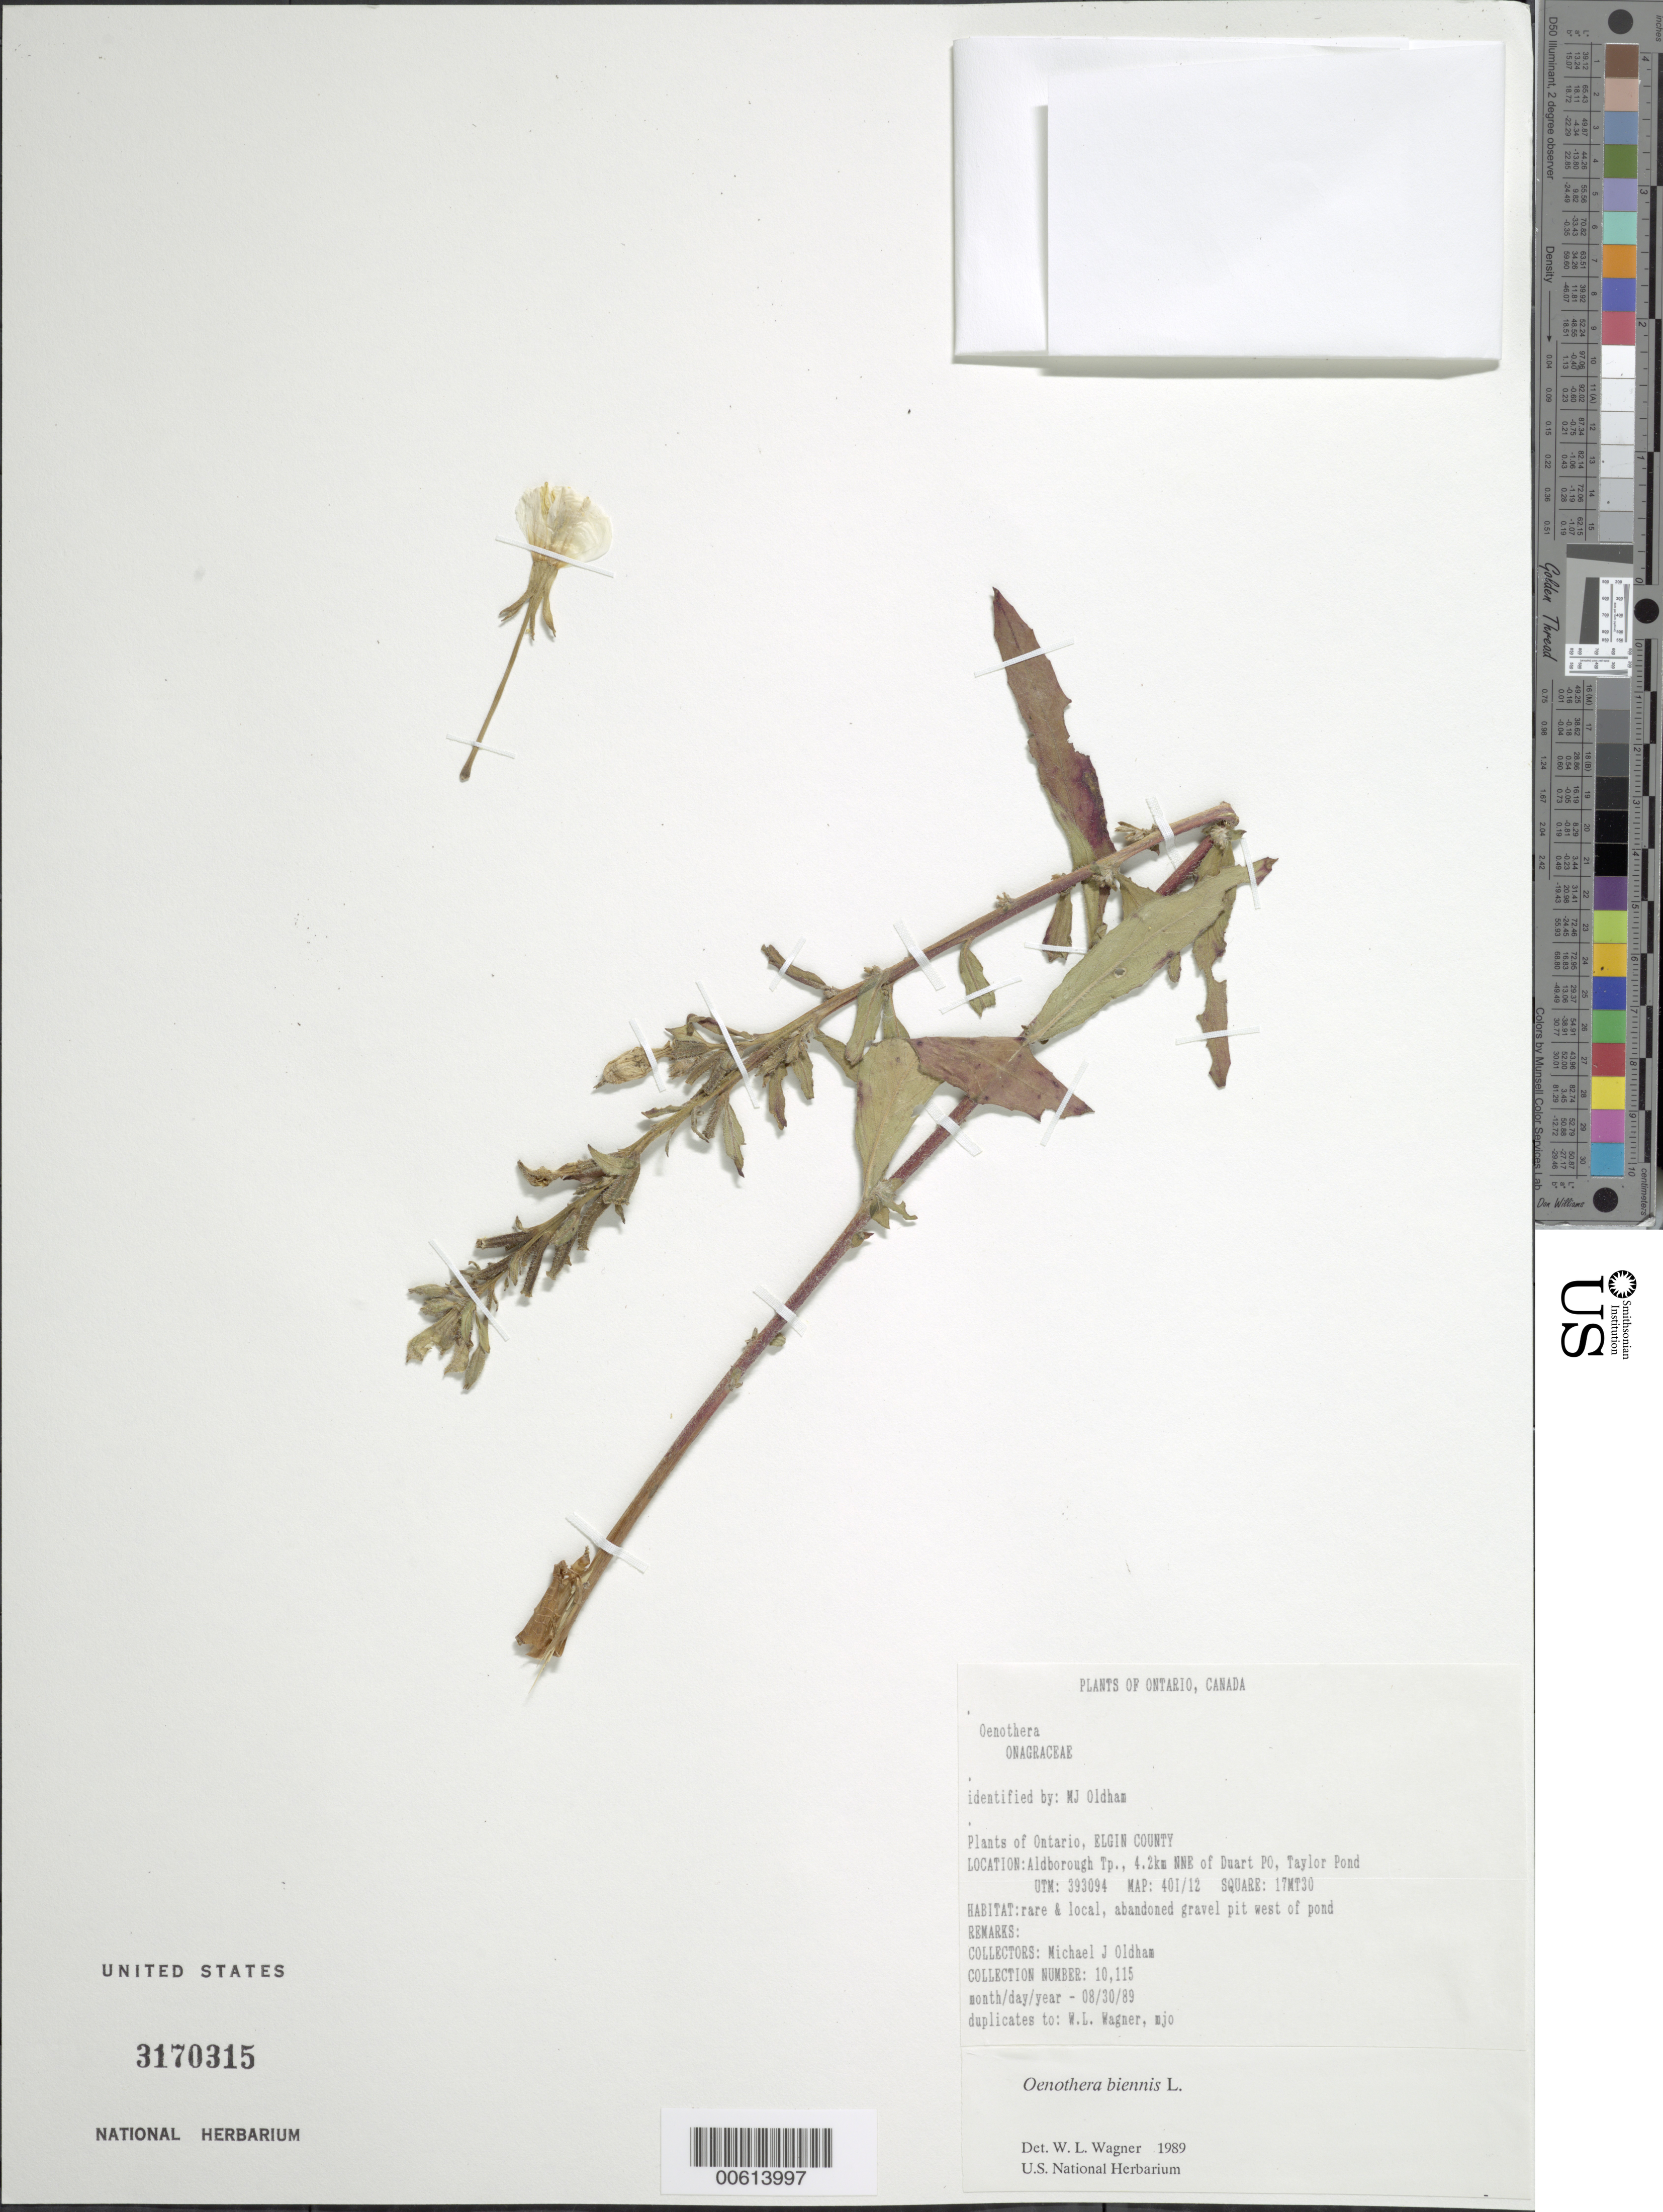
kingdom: Plantae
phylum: Tracheophyta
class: Magnoliopsida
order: Myrtales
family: Onagraceae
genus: Oenothera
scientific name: Oenothera biennis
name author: L.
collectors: M. Oldham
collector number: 10115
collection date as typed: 30 Aug 1989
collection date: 1989-08-30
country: Canada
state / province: Ontario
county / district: Elgin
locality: Aldborough Tp. NNE of Duart PO, Tylor Pond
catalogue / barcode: US 3170315